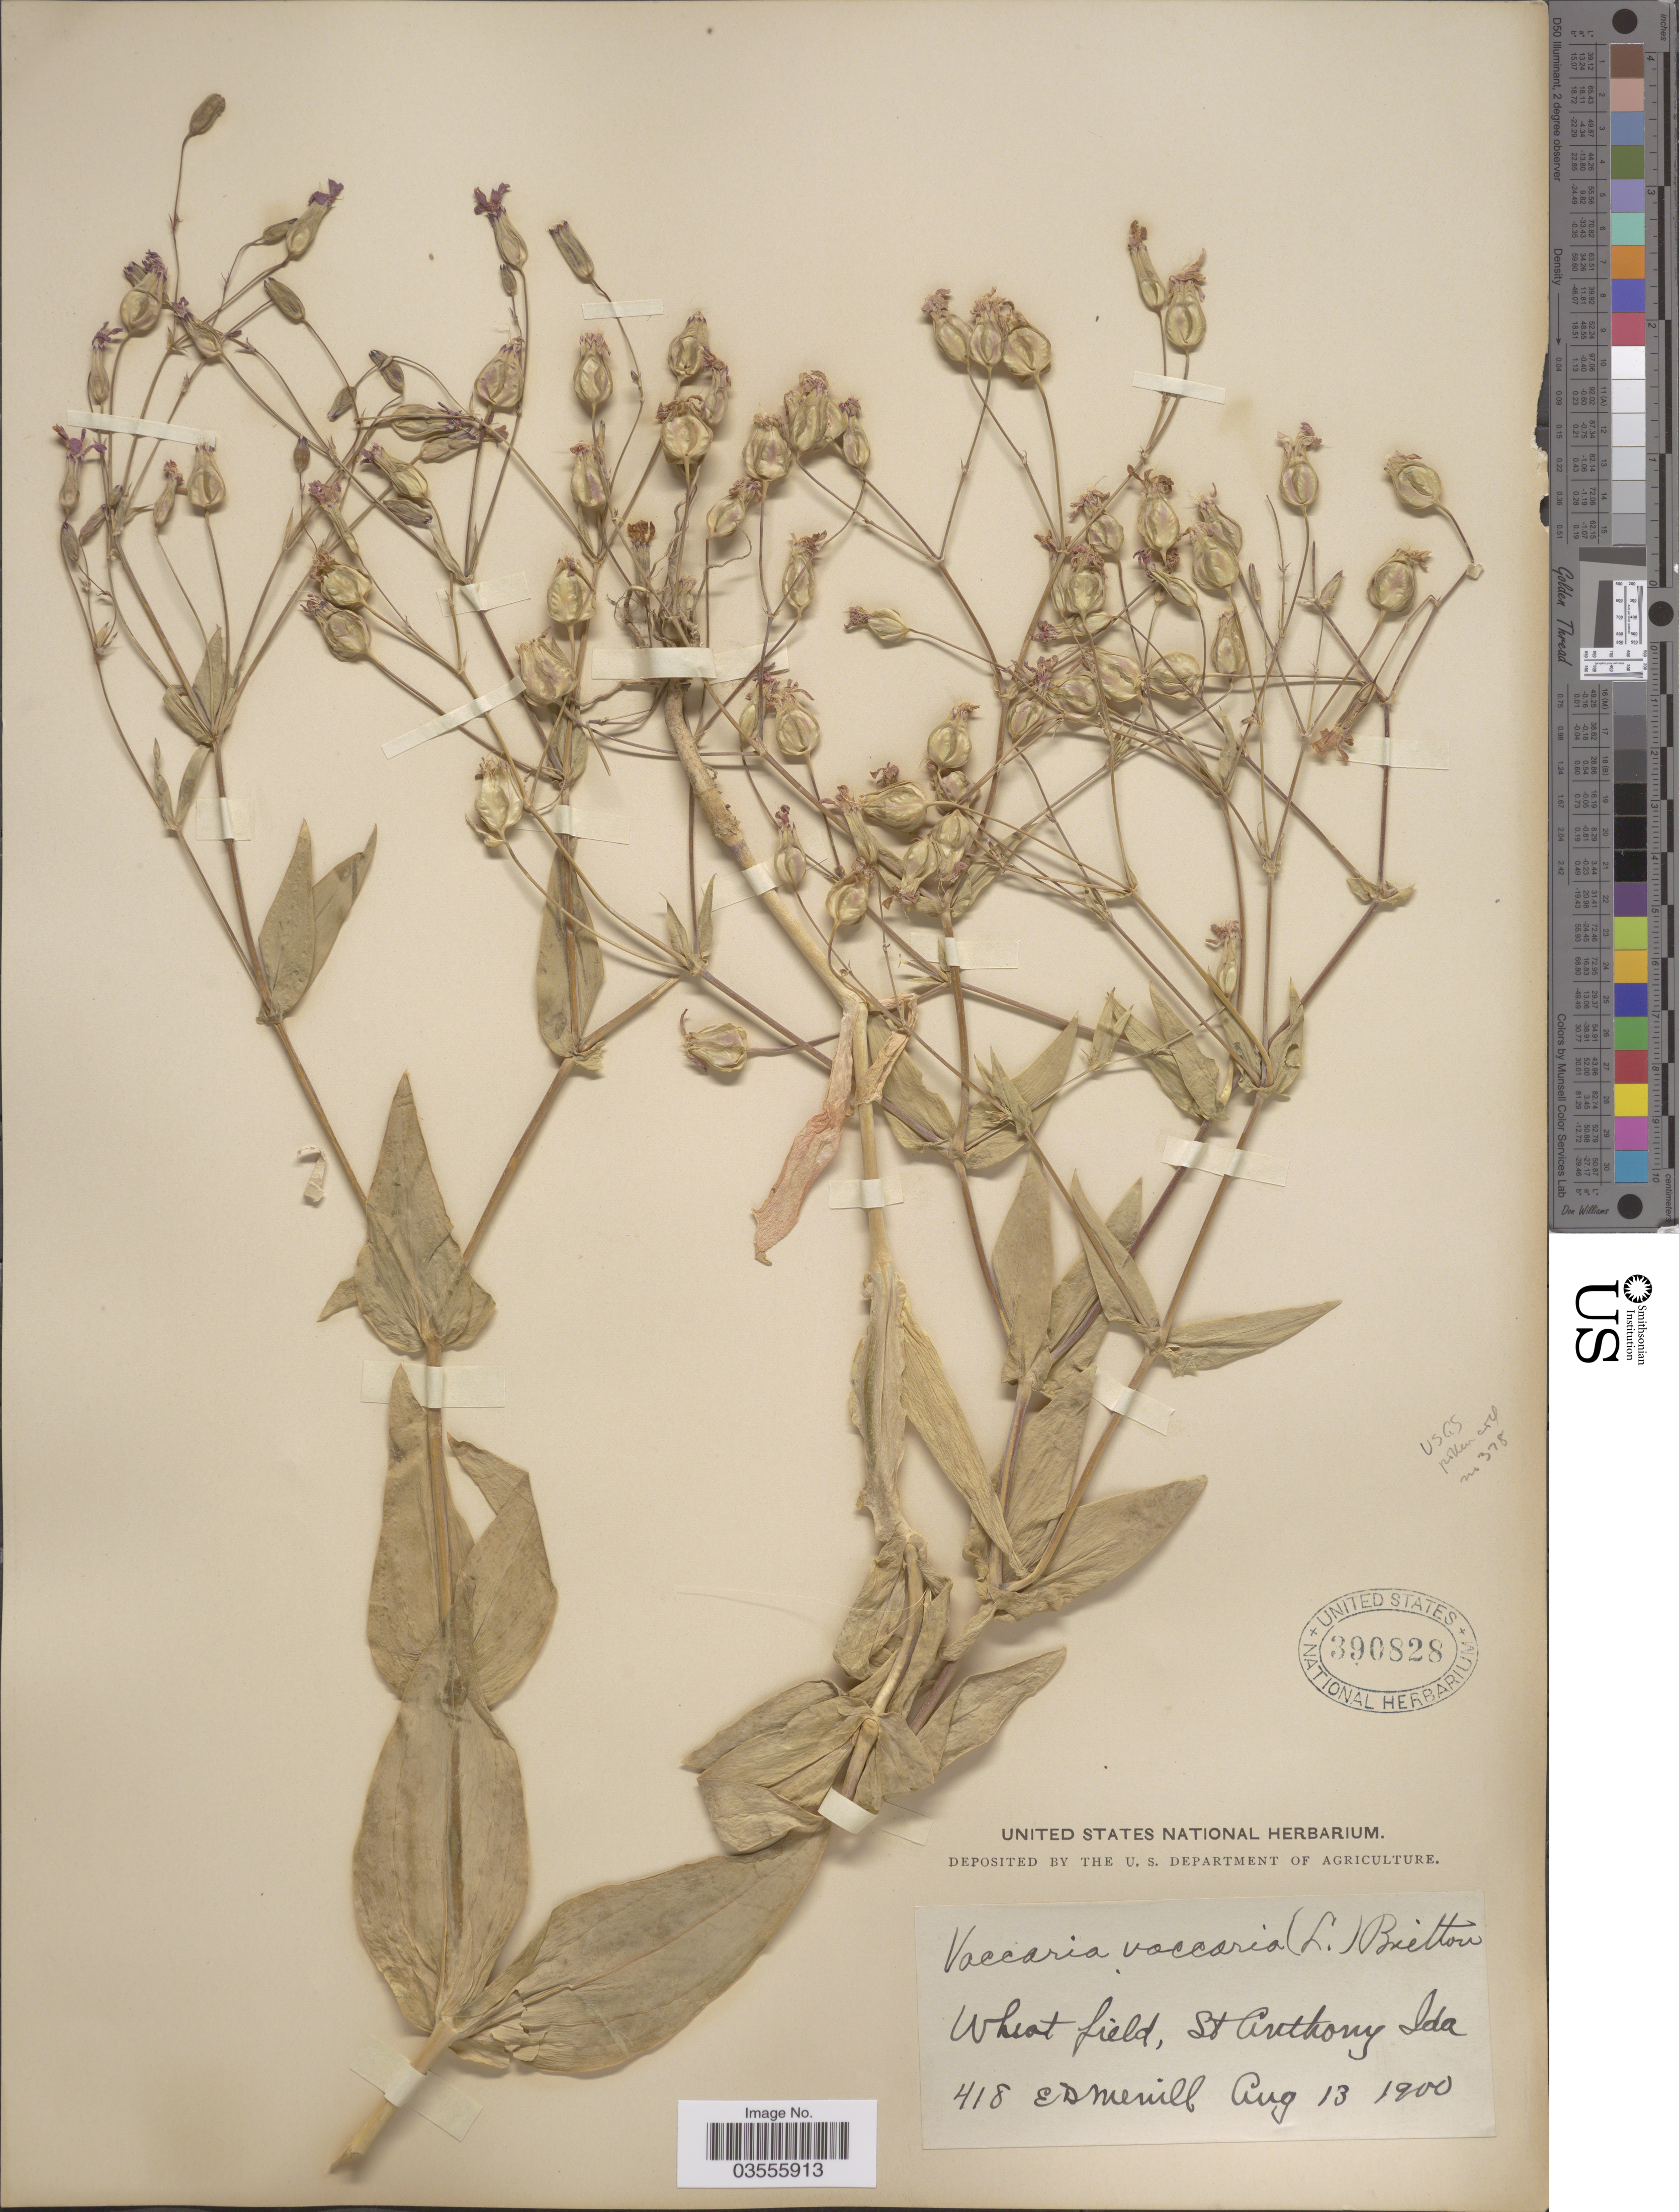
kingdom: Plantae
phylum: Tracheophyta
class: Magnoliopsida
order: Caryophyllales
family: Caryophyllaceae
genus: Gypsophila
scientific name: Gypsophila vaccaria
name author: (L.) Sm.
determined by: Strong, M. T., (US), Smithsonian Institution - National Museum of Natural History (UNITED STATES)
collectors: E. D. Merrill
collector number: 418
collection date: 1900-08-13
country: United States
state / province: Idaho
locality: St. Anthony.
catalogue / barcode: US 390828